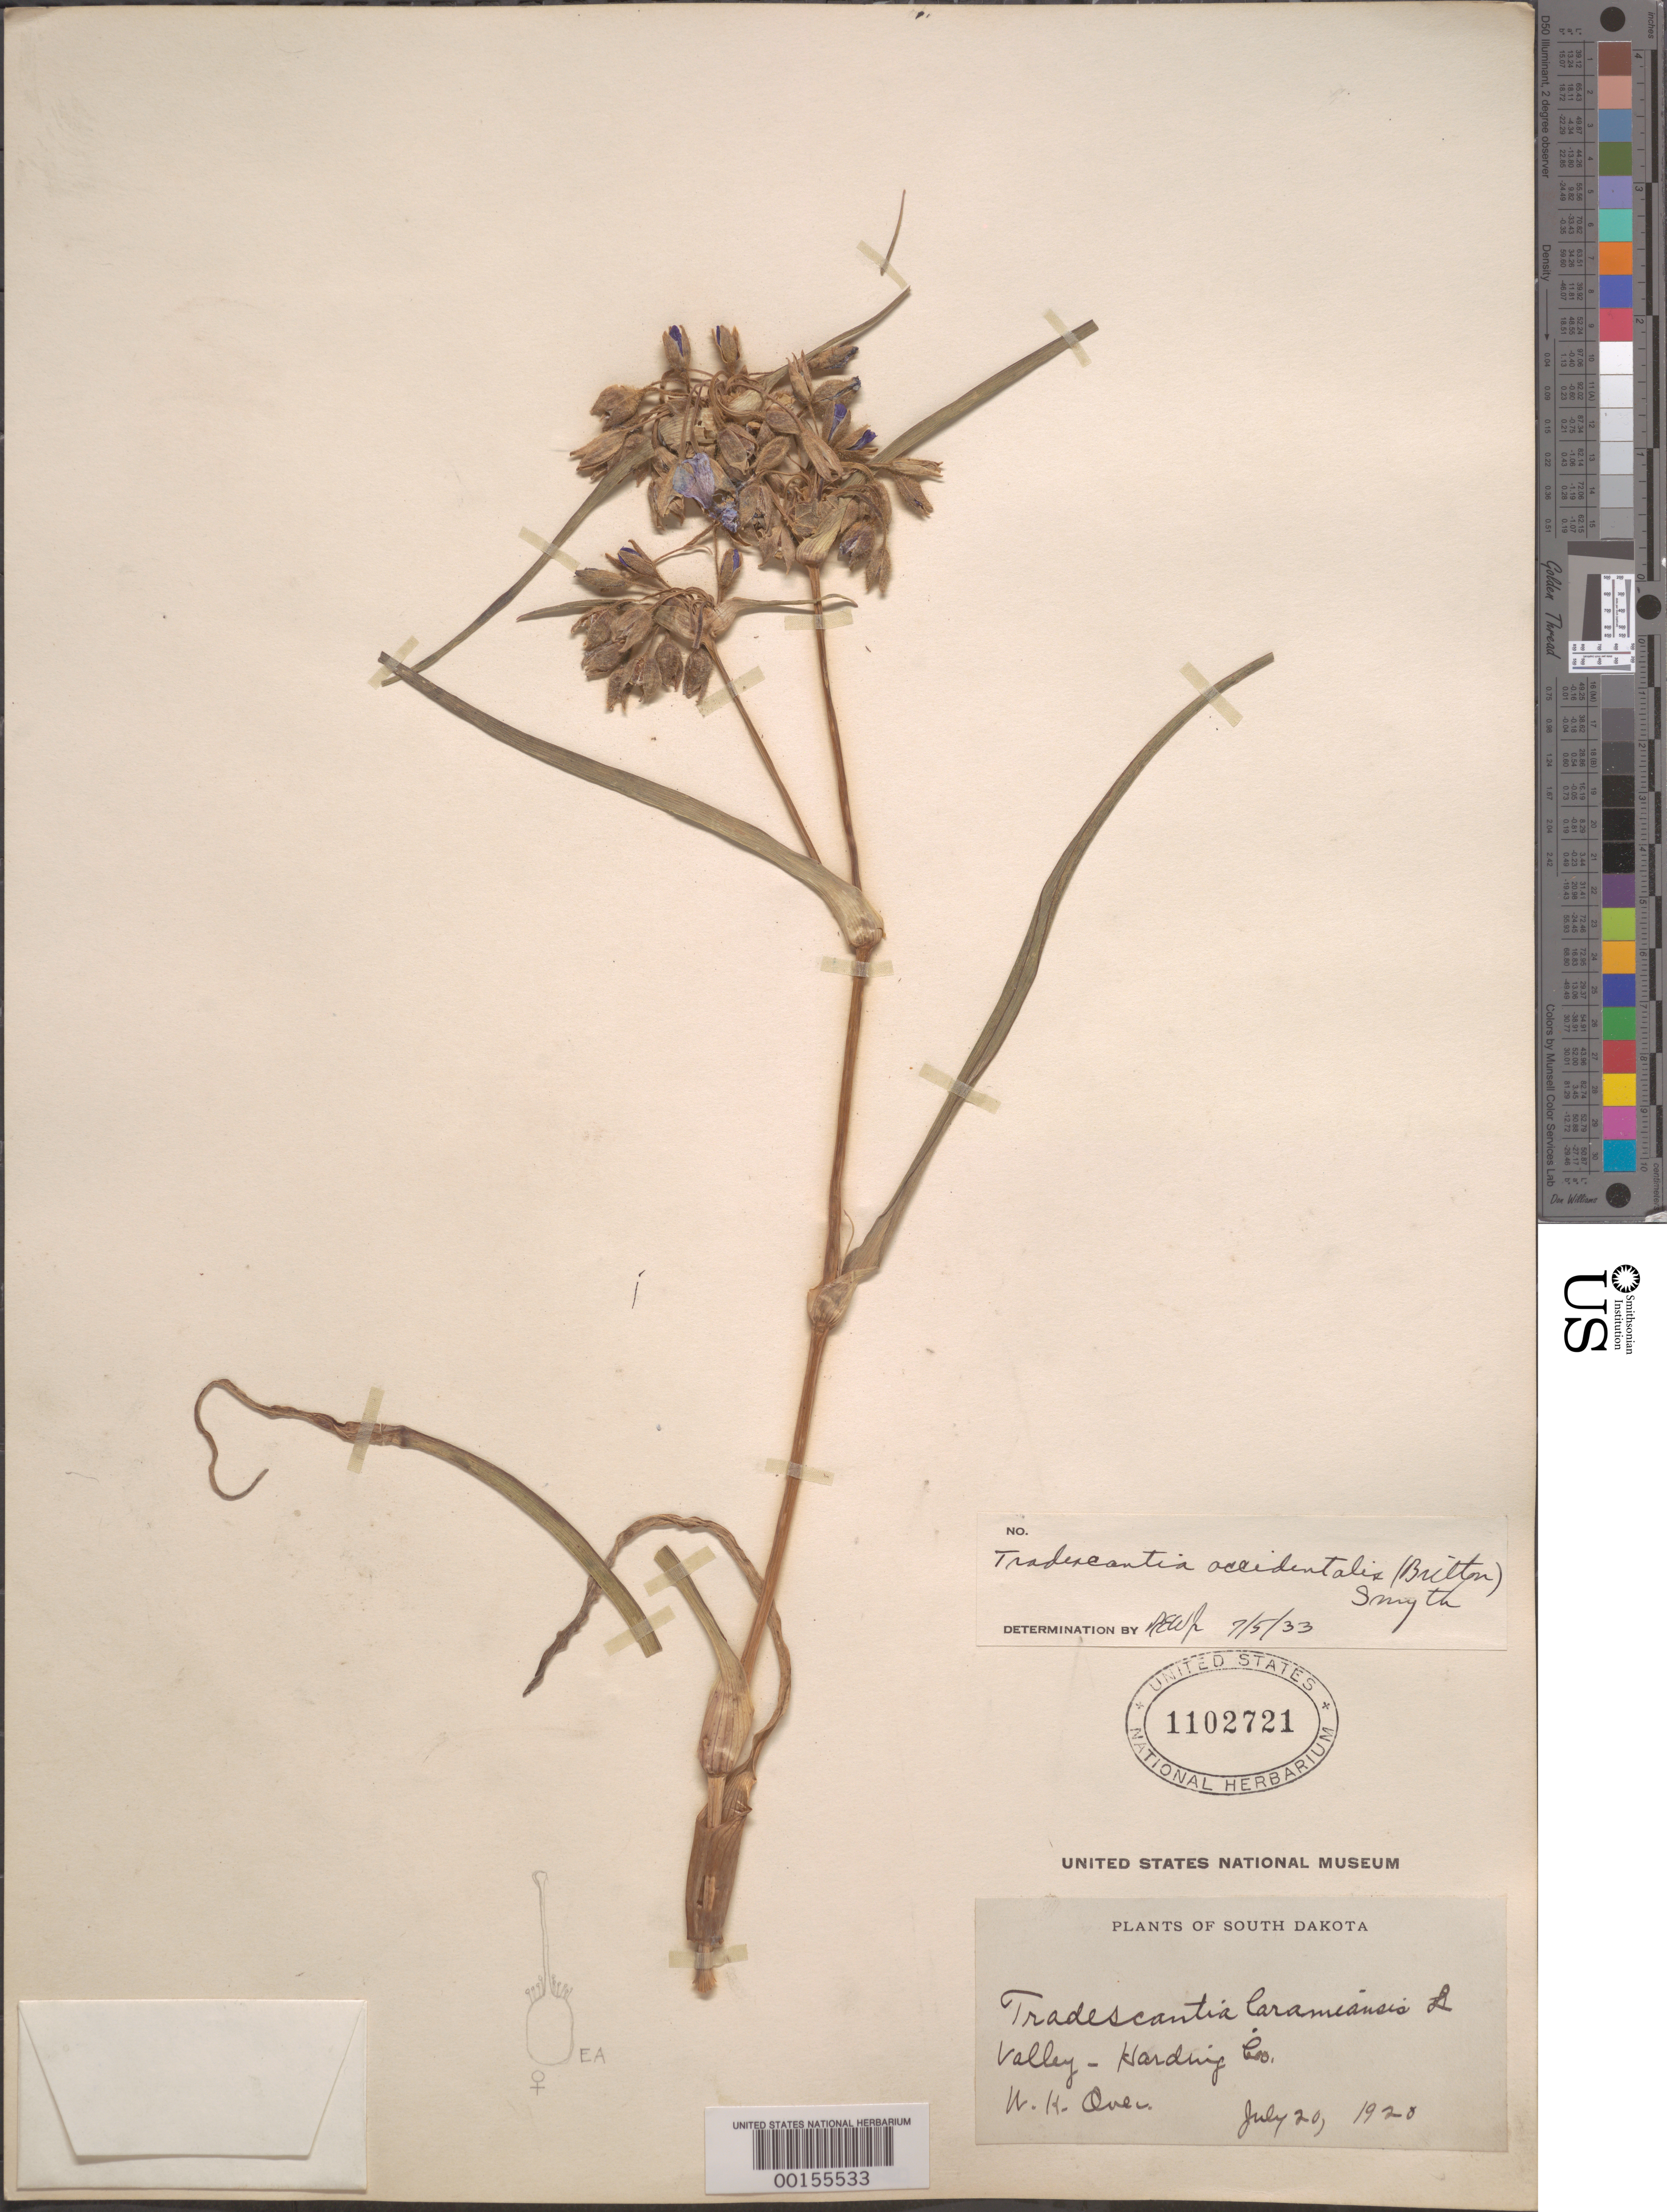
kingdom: Plantae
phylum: Tracheophyta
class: Liliopsida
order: Commelinales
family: Commelinaceae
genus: Tradescantia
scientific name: Tradescantia occidentalis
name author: (Britton) Smyth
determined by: Woodward, R. E.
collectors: W. Over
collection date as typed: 20 Jul 1928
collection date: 1928-07-20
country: United States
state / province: South Dakota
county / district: Harding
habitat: Valley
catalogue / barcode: US 1102721